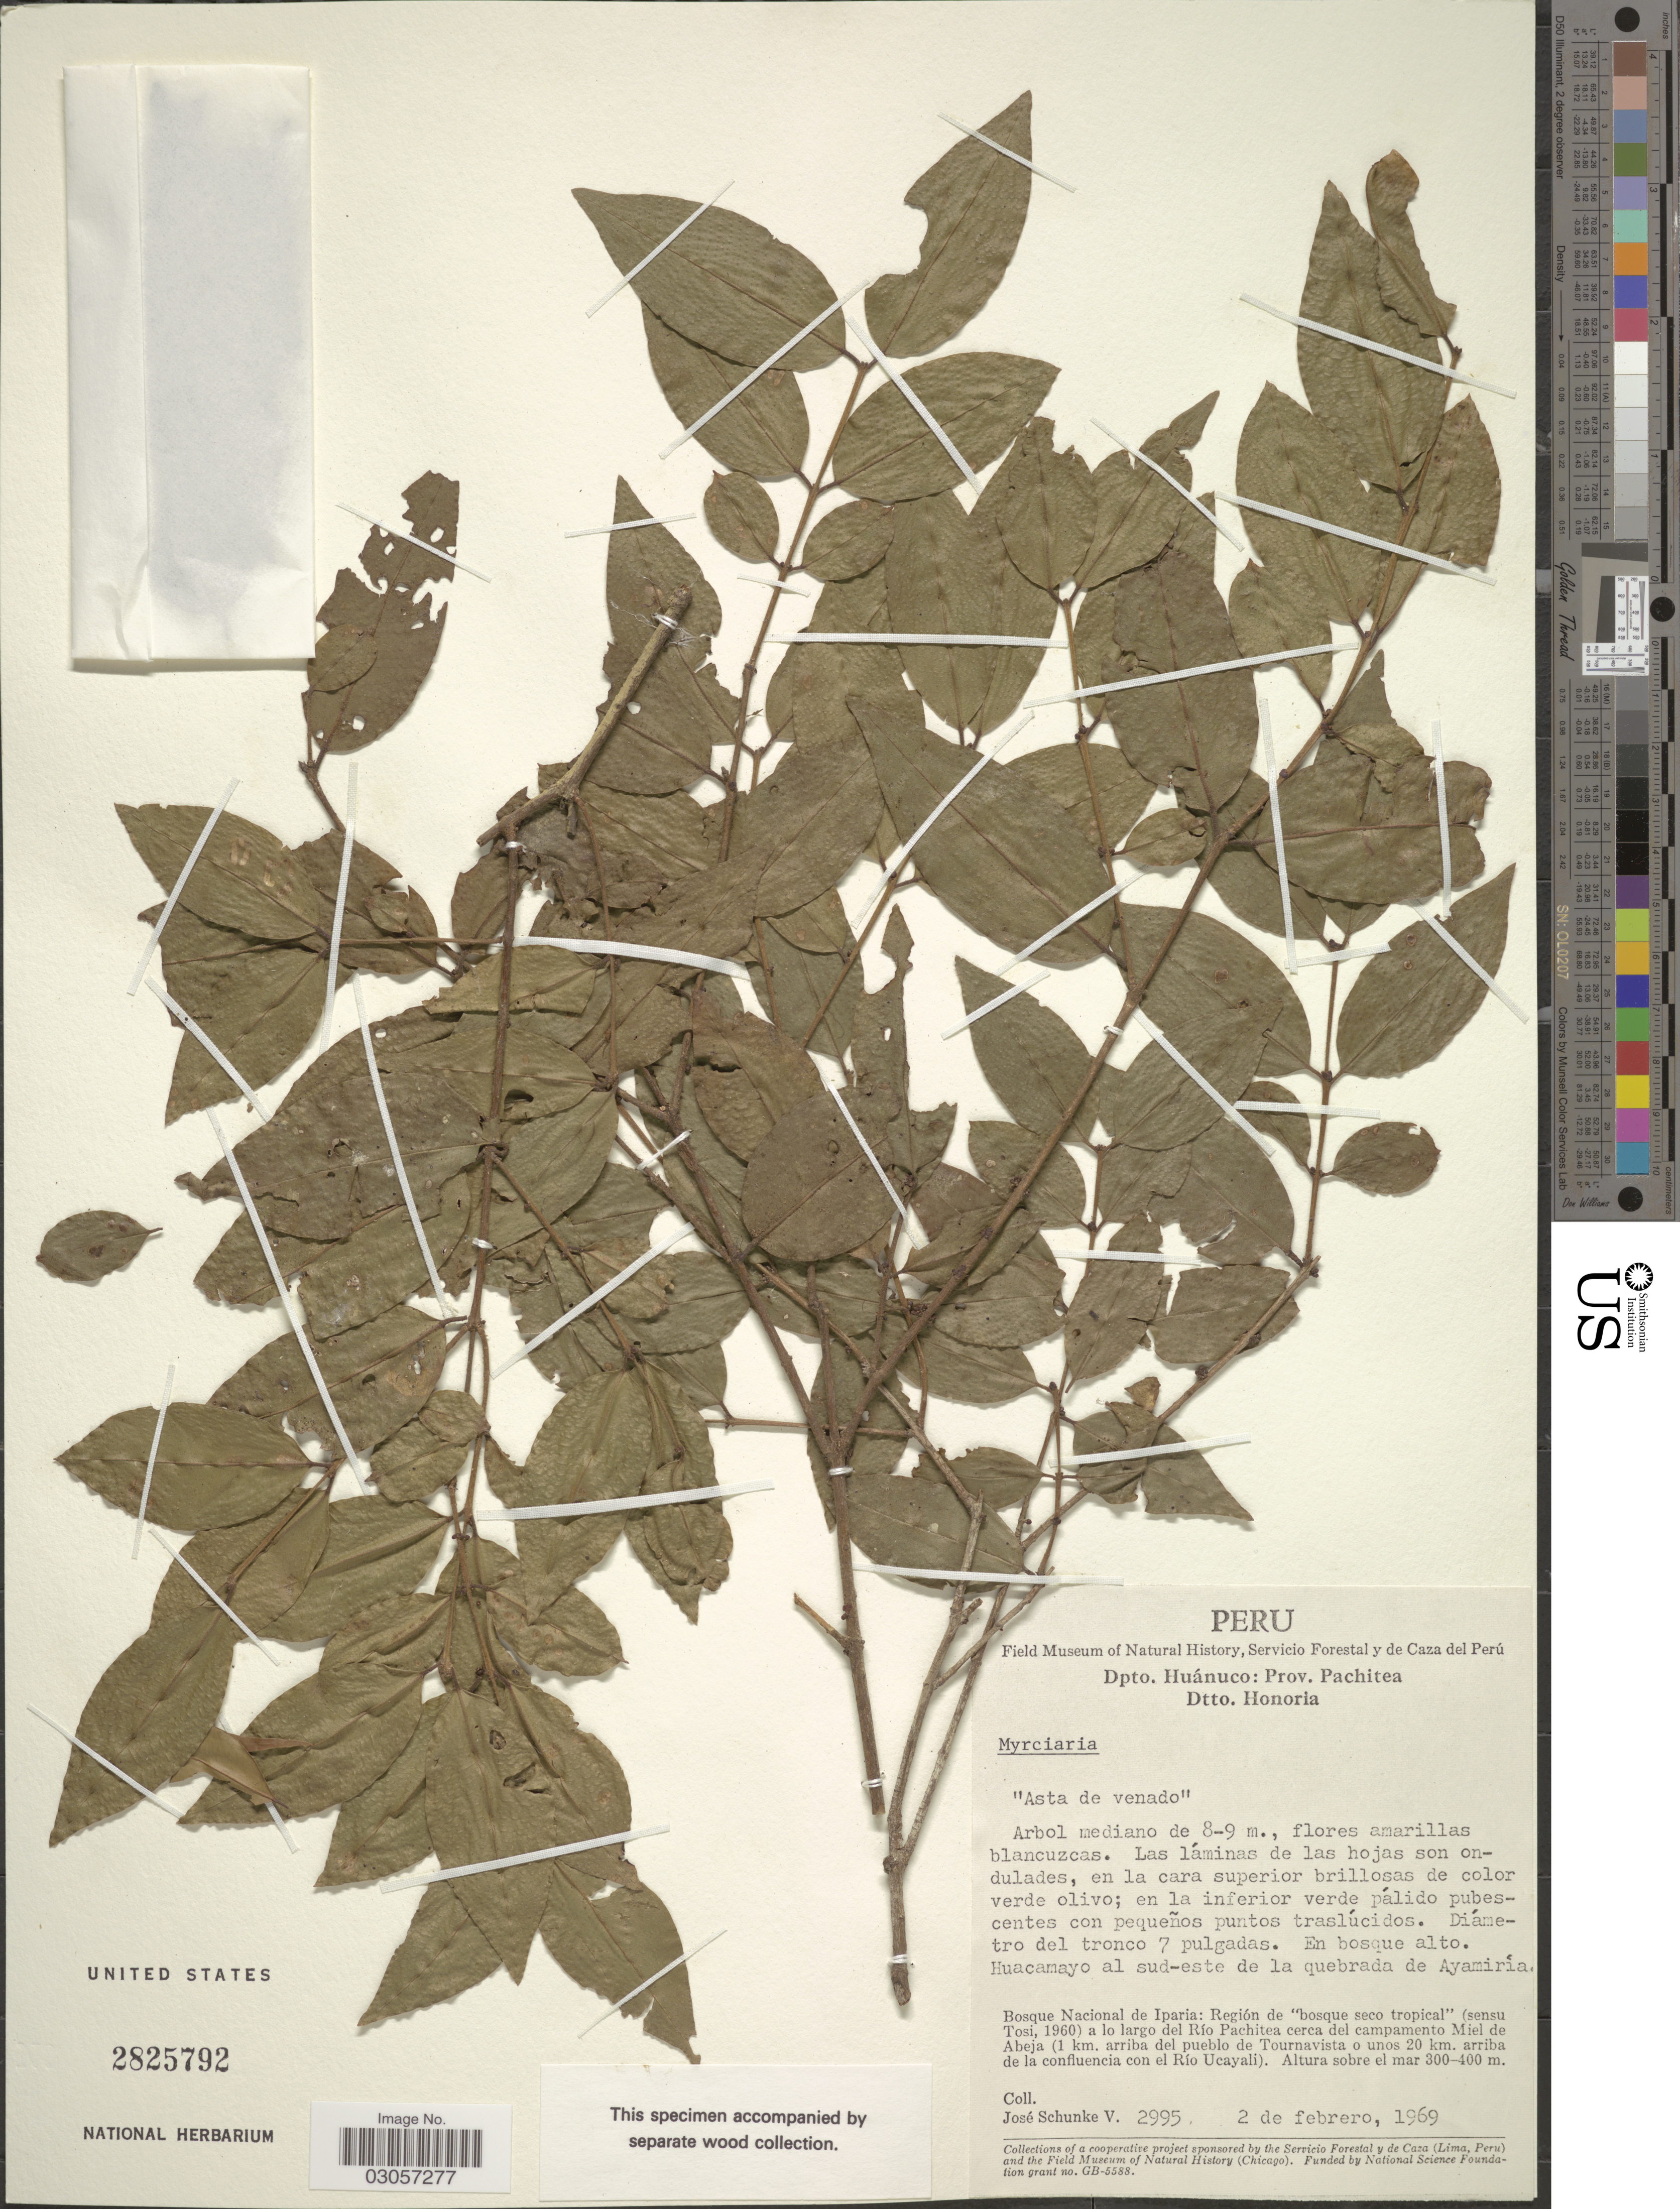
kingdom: Plantae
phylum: Tracheophyta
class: Magnoliopsida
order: Myrtales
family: Myrtaceae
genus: Myrciaria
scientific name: Myrciaria sp.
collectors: J. Schunke Vigo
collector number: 2995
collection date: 1969-02-02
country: Peru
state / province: Huánuco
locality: Dpto. Huánuco: Prov. Pachitea, Dtto. Honoria, Huacamayo al sud-este de la quebrada de Ayamiria, Bosque Nacional de Iparia: Región de "bosque seco tropical" (sensu Tosi, 1960) a lo largo del Río Pachitea cerca del campamento Miel de Abeja (1 km. arriba del pueblo de Tournavista o unos 20 km. arriba de la confluencia con el Río Ucayali).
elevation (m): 300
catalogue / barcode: US 2825792